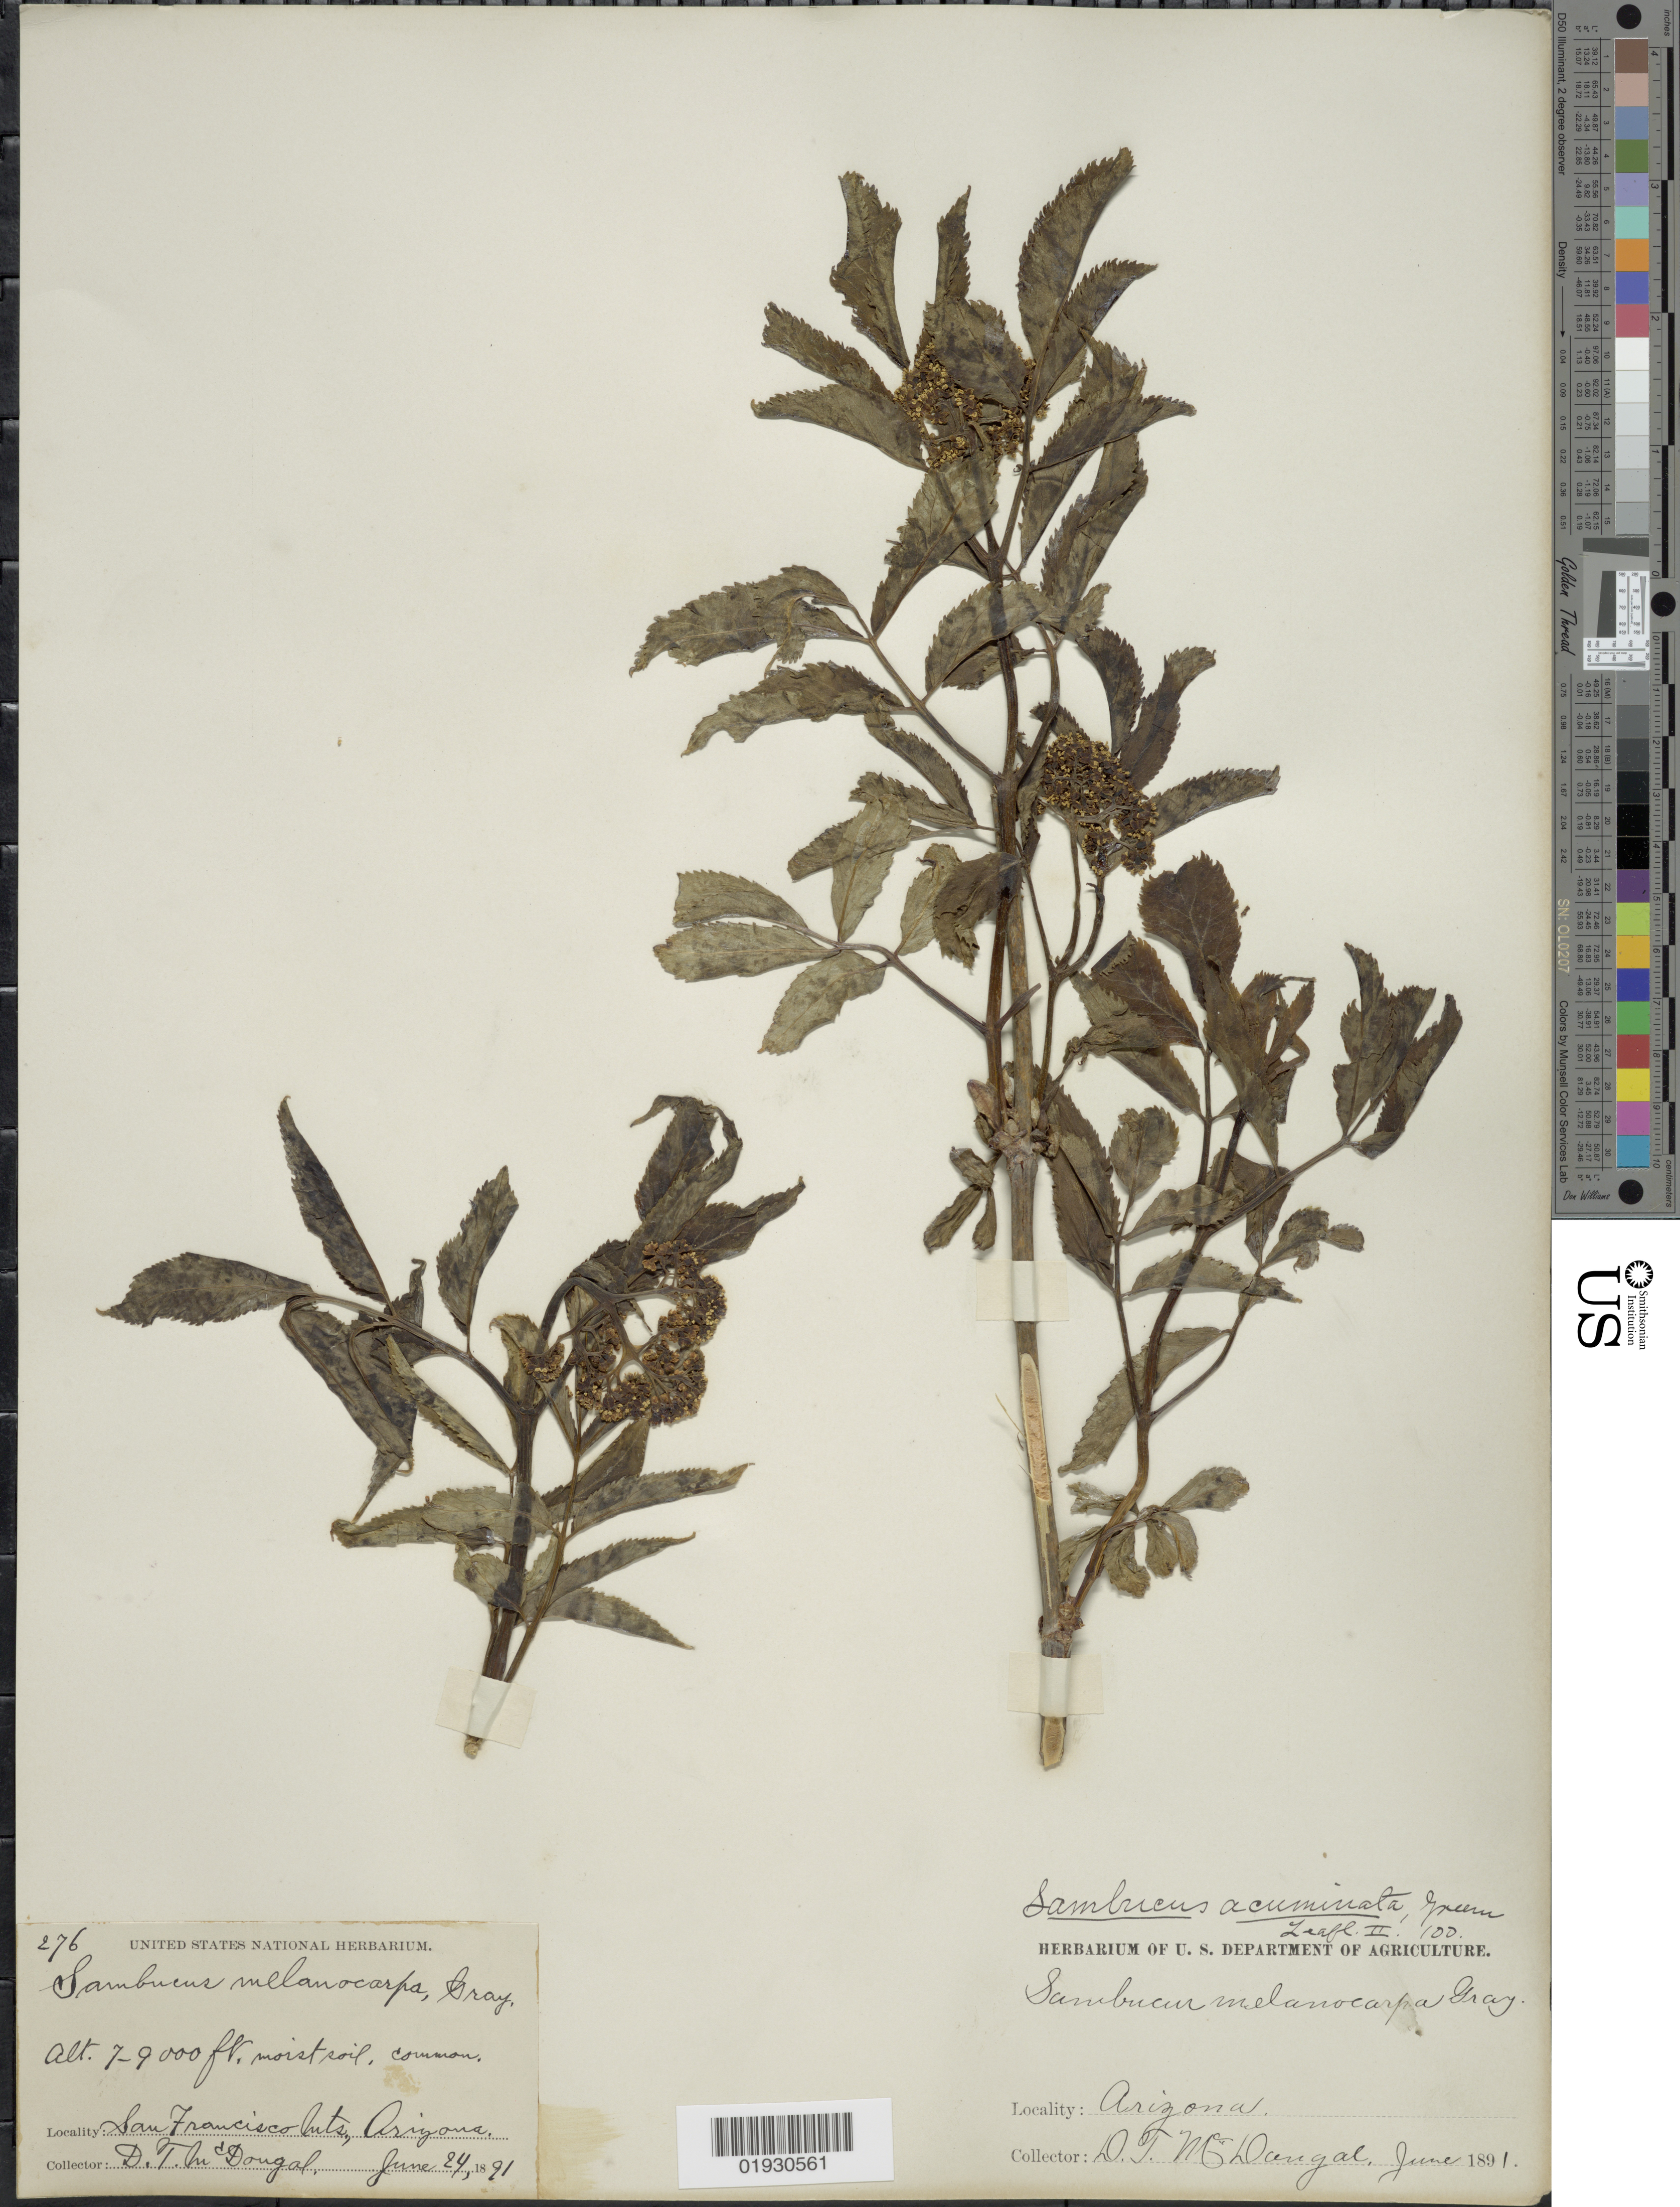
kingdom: Plantae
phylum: Tracheophyta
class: Magnoliopsida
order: Dipsacales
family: Viburnaceae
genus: Sambucus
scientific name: Sambucus acuminata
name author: Greene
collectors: D. Dongal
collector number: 276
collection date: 1891-06-24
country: United States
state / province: Arizona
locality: San Francisco Mts.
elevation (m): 2134